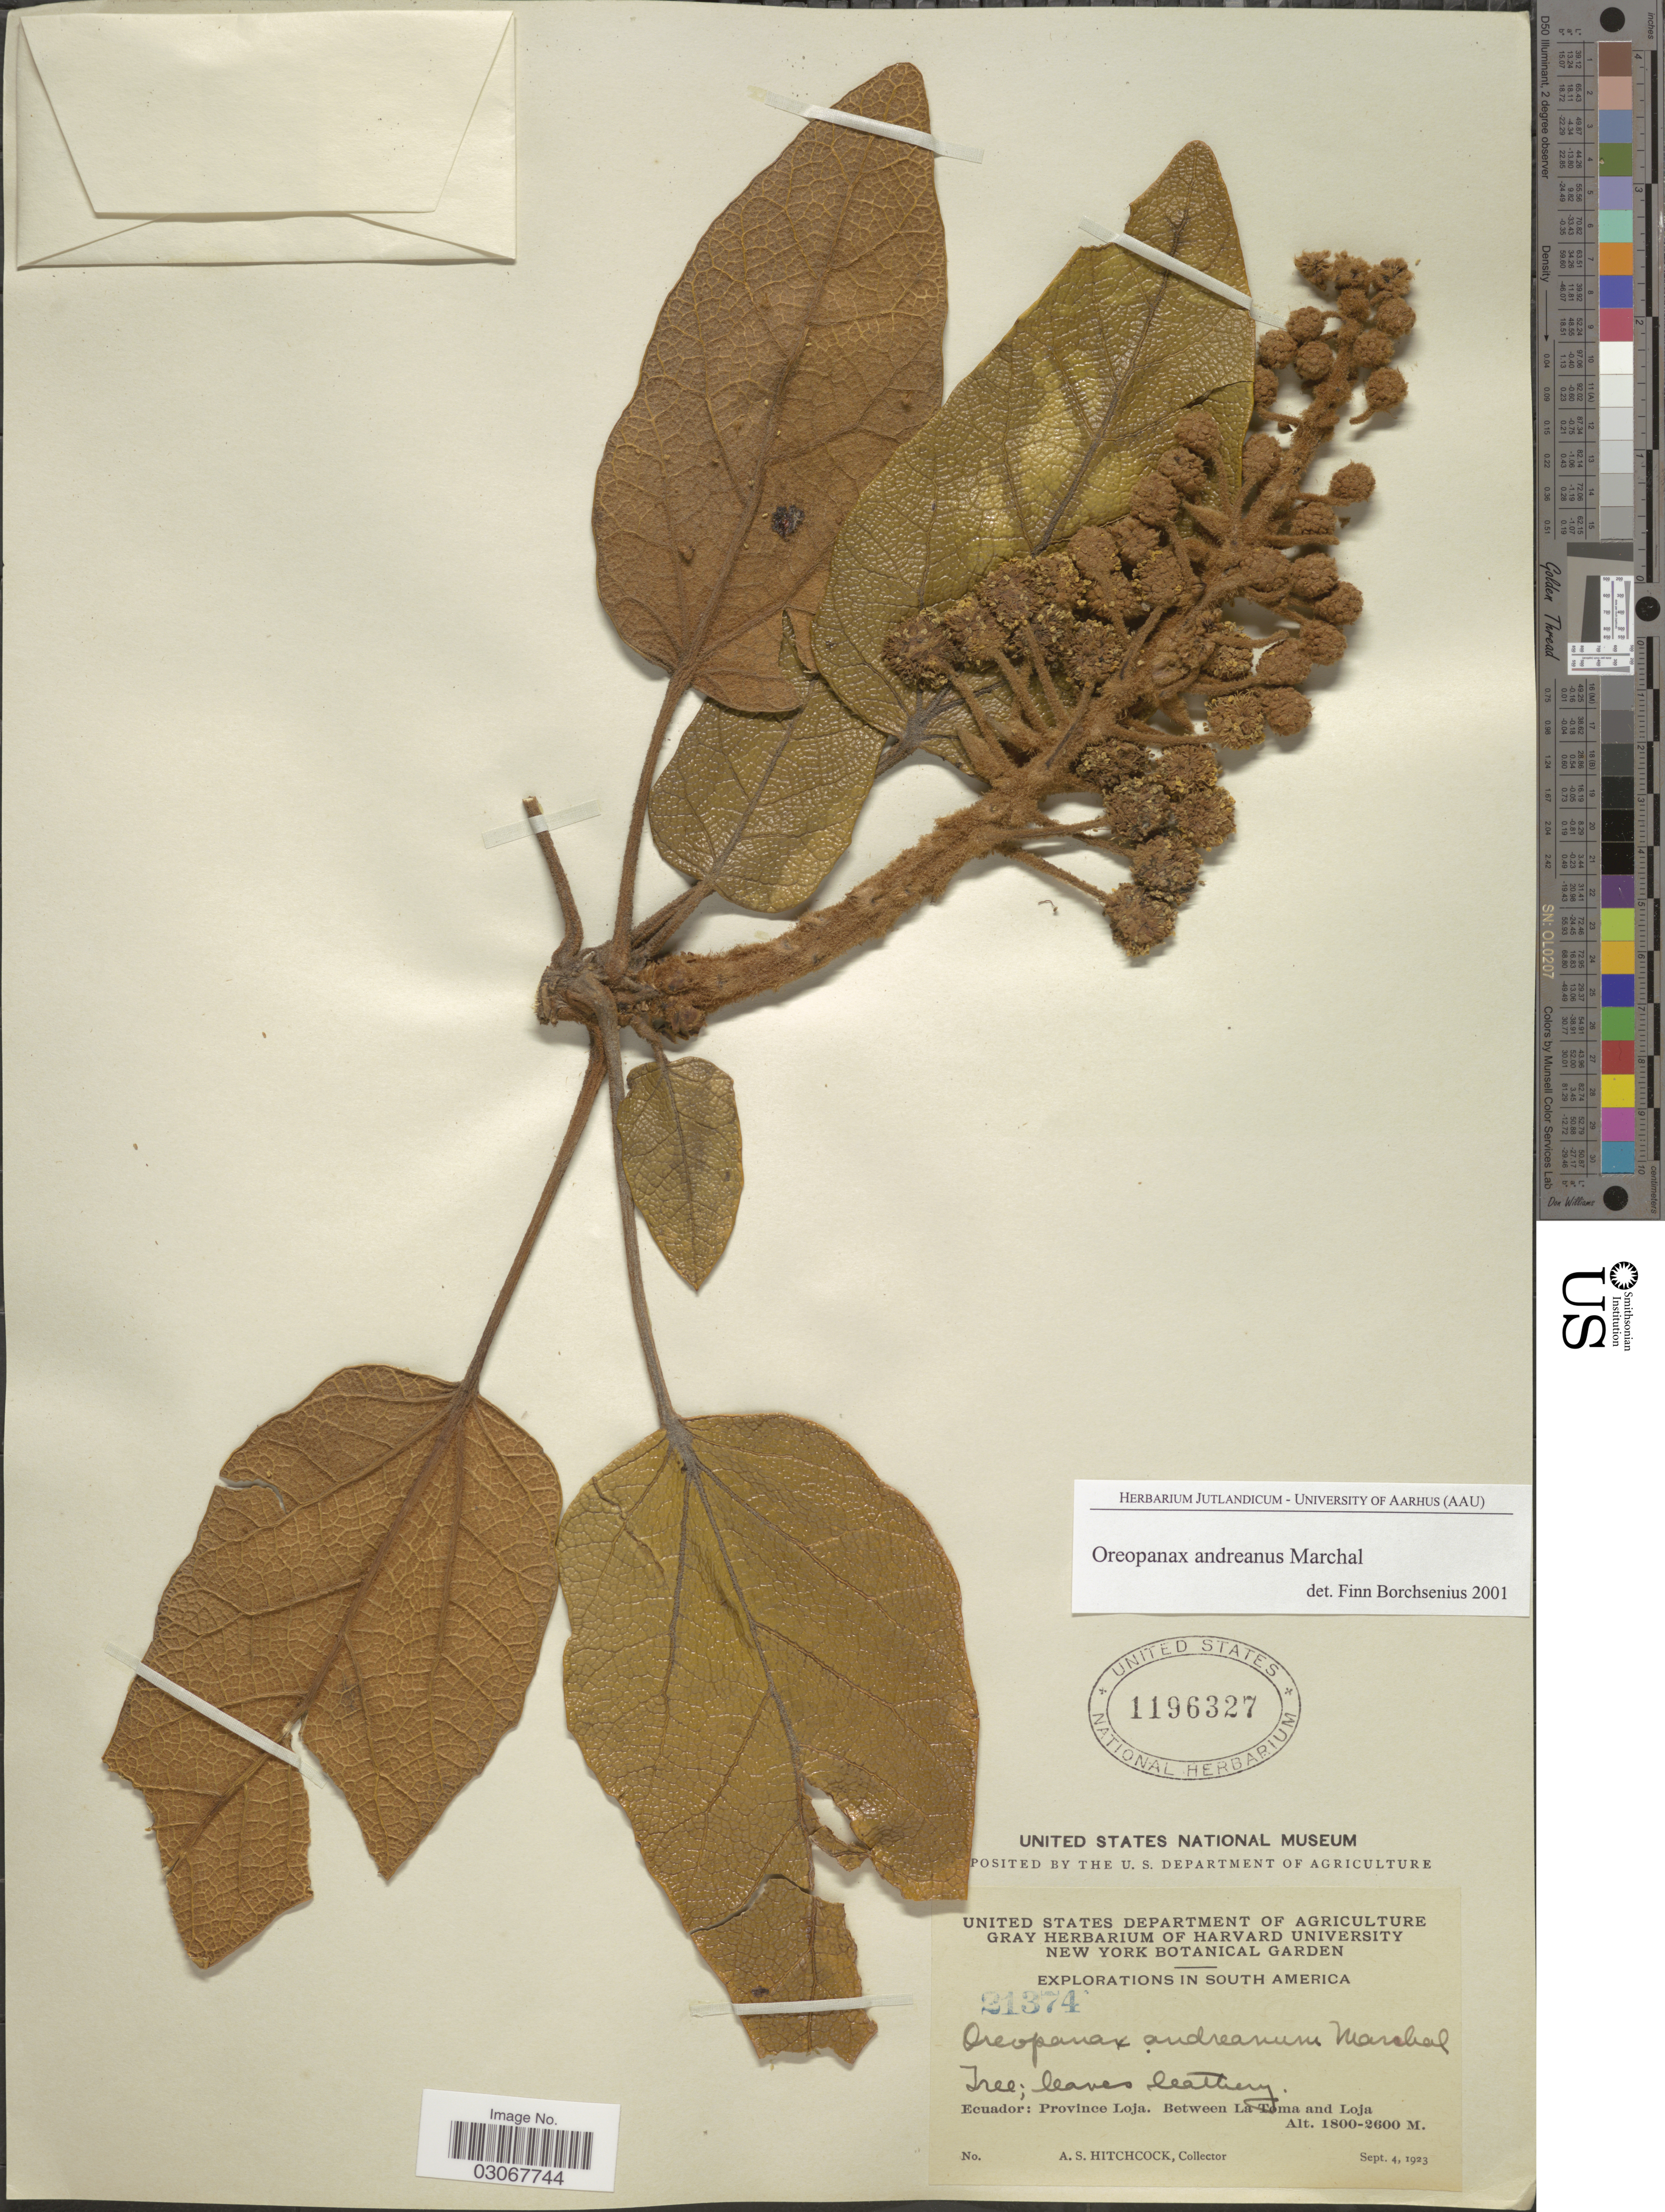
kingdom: Plantae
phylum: Tracheophyta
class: Magnoliopsida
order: Apiales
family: Araliaceae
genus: Oreopanax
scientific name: Oreopanax andreanus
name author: Marchal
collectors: A. S. Hitchcock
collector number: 21374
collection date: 1923-09-04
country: Ecuador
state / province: Loja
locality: Between La Toma and Loja.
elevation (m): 1800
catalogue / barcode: US 1196327